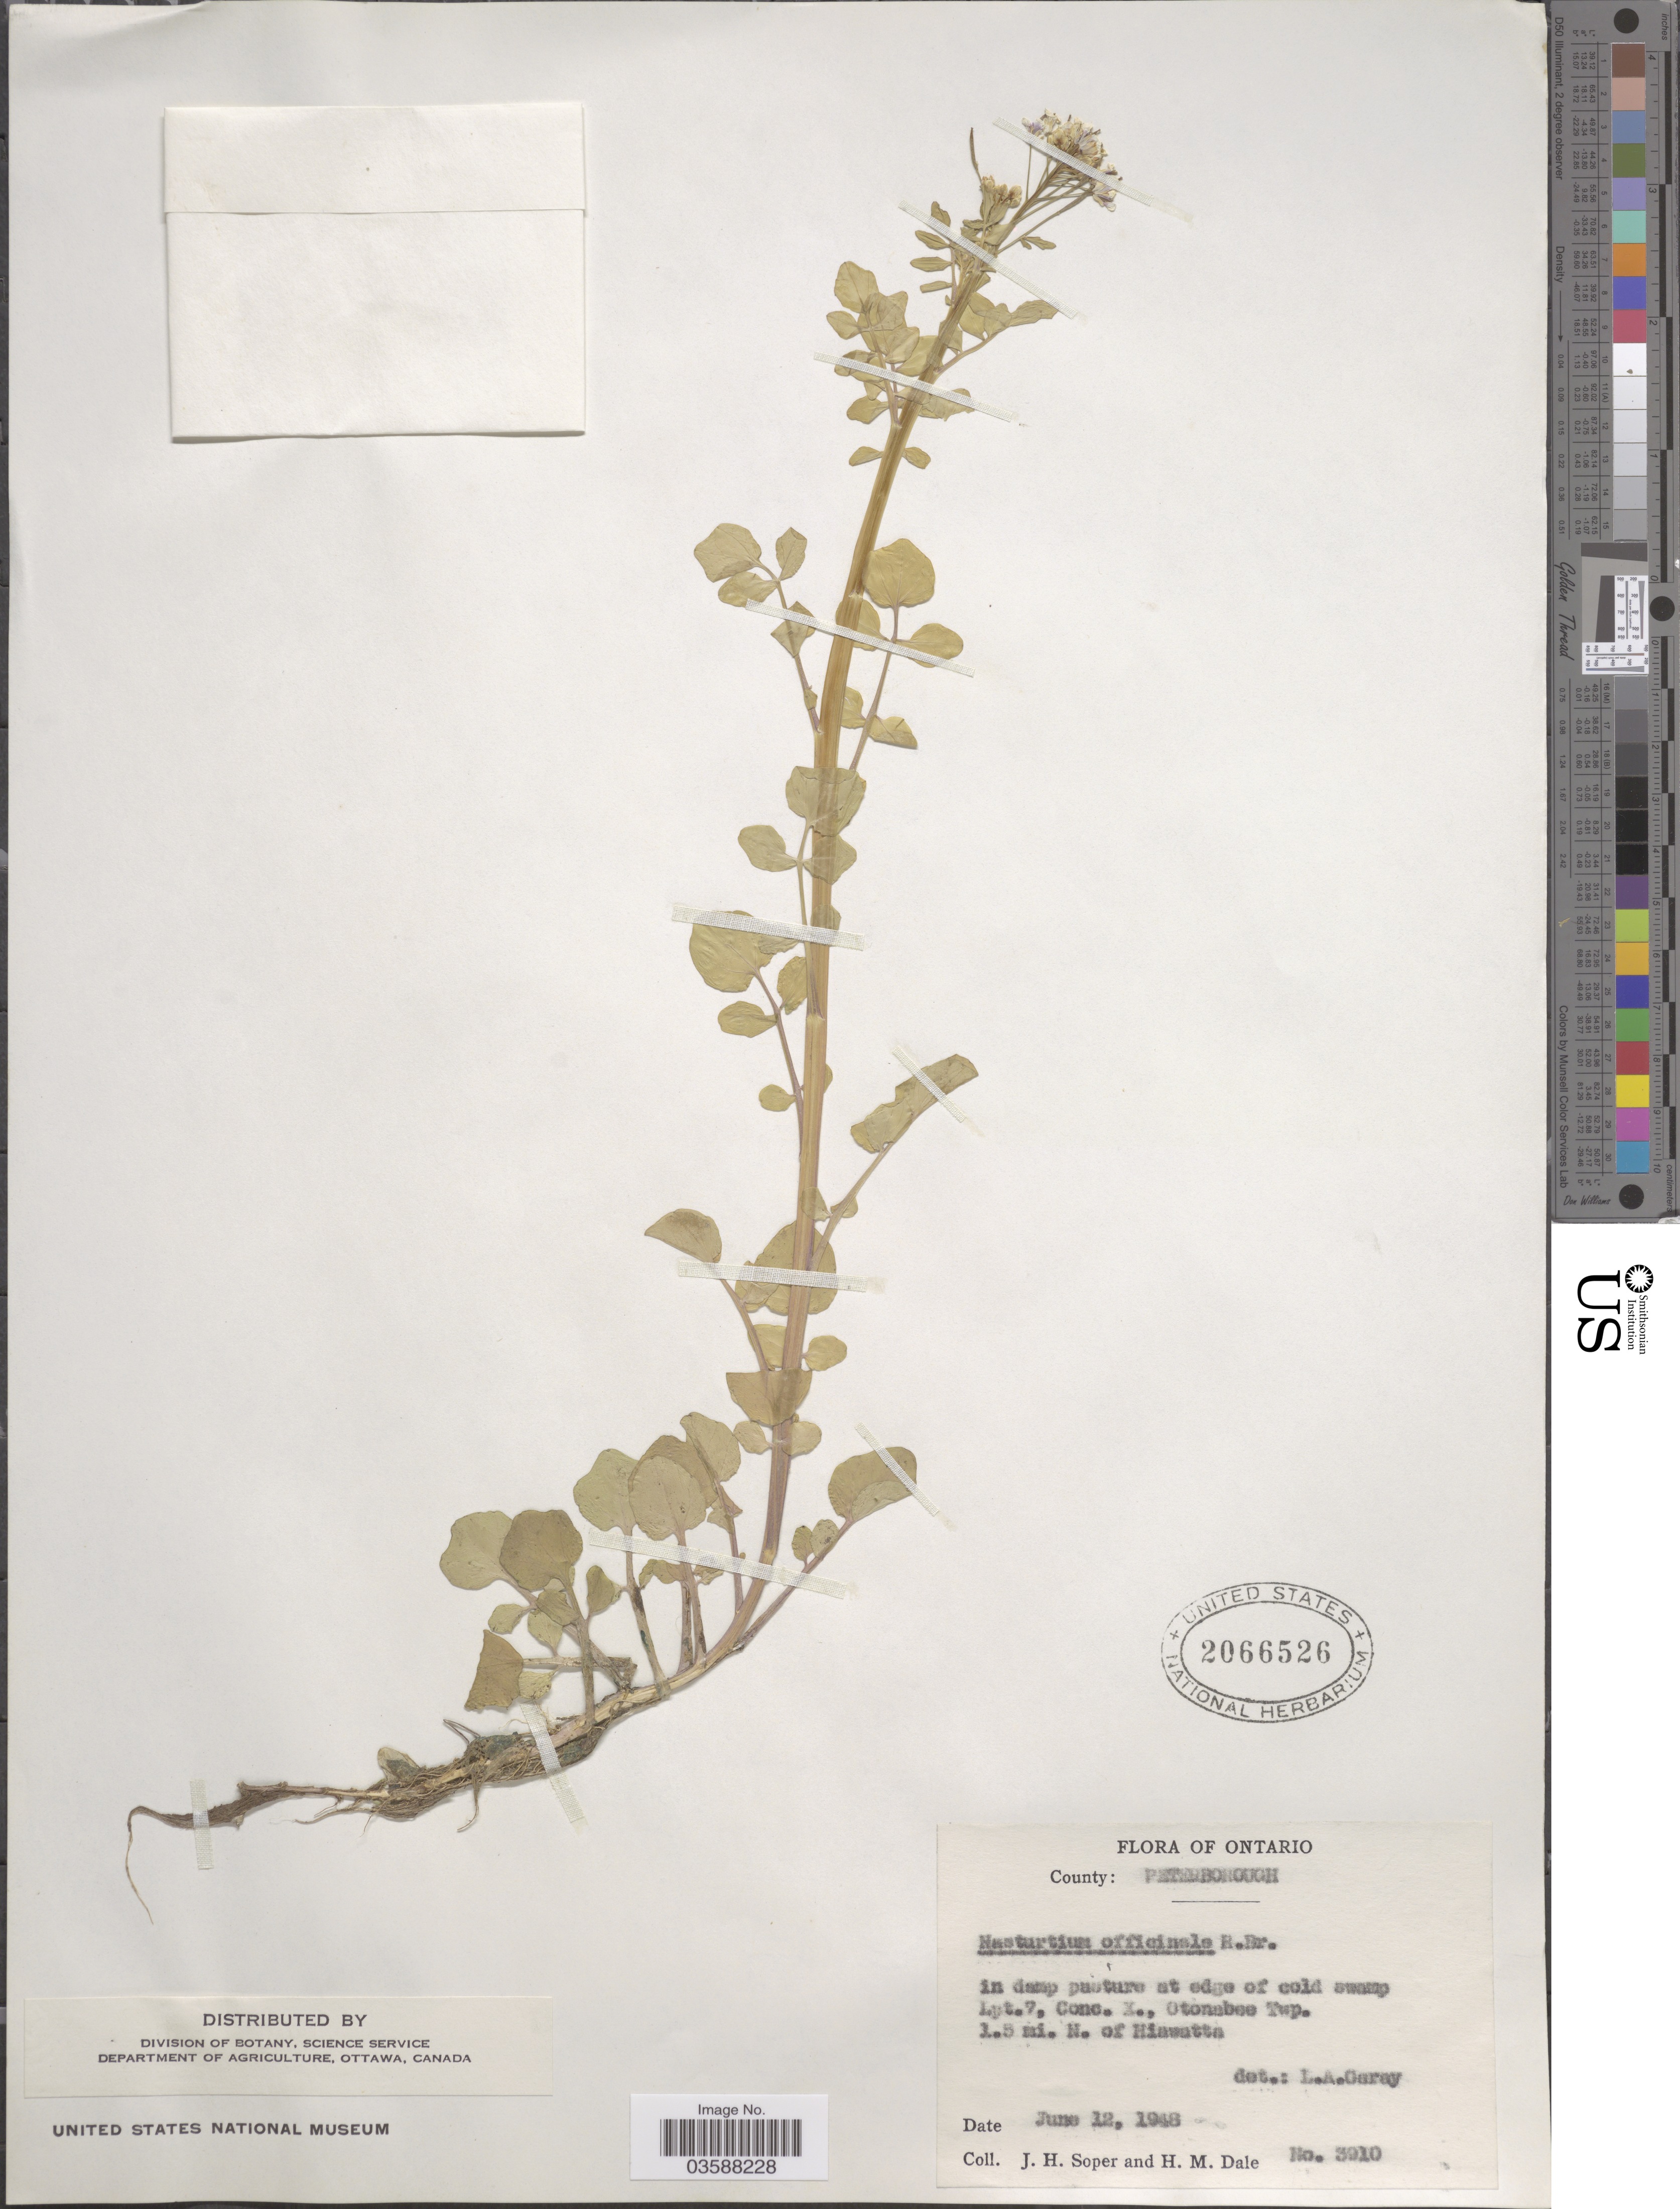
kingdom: Plantae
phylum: Tracheophyta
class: Magnoliopsida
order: Brassicales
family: Brassicaceae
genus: Nasturtium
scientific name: Nasturtium officinale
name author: R. Br.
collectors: J. H. Soper & H. M. Dale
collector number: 3910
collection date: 1948-06-12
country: Canada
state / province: Ontario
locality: County: Peterborough. In damp pasture at edge of cold swamp Lyt. 7, Conc. X., Otonabee Twp. 1.5 mi. N. of Hiawatha.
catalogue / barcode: US 2066526